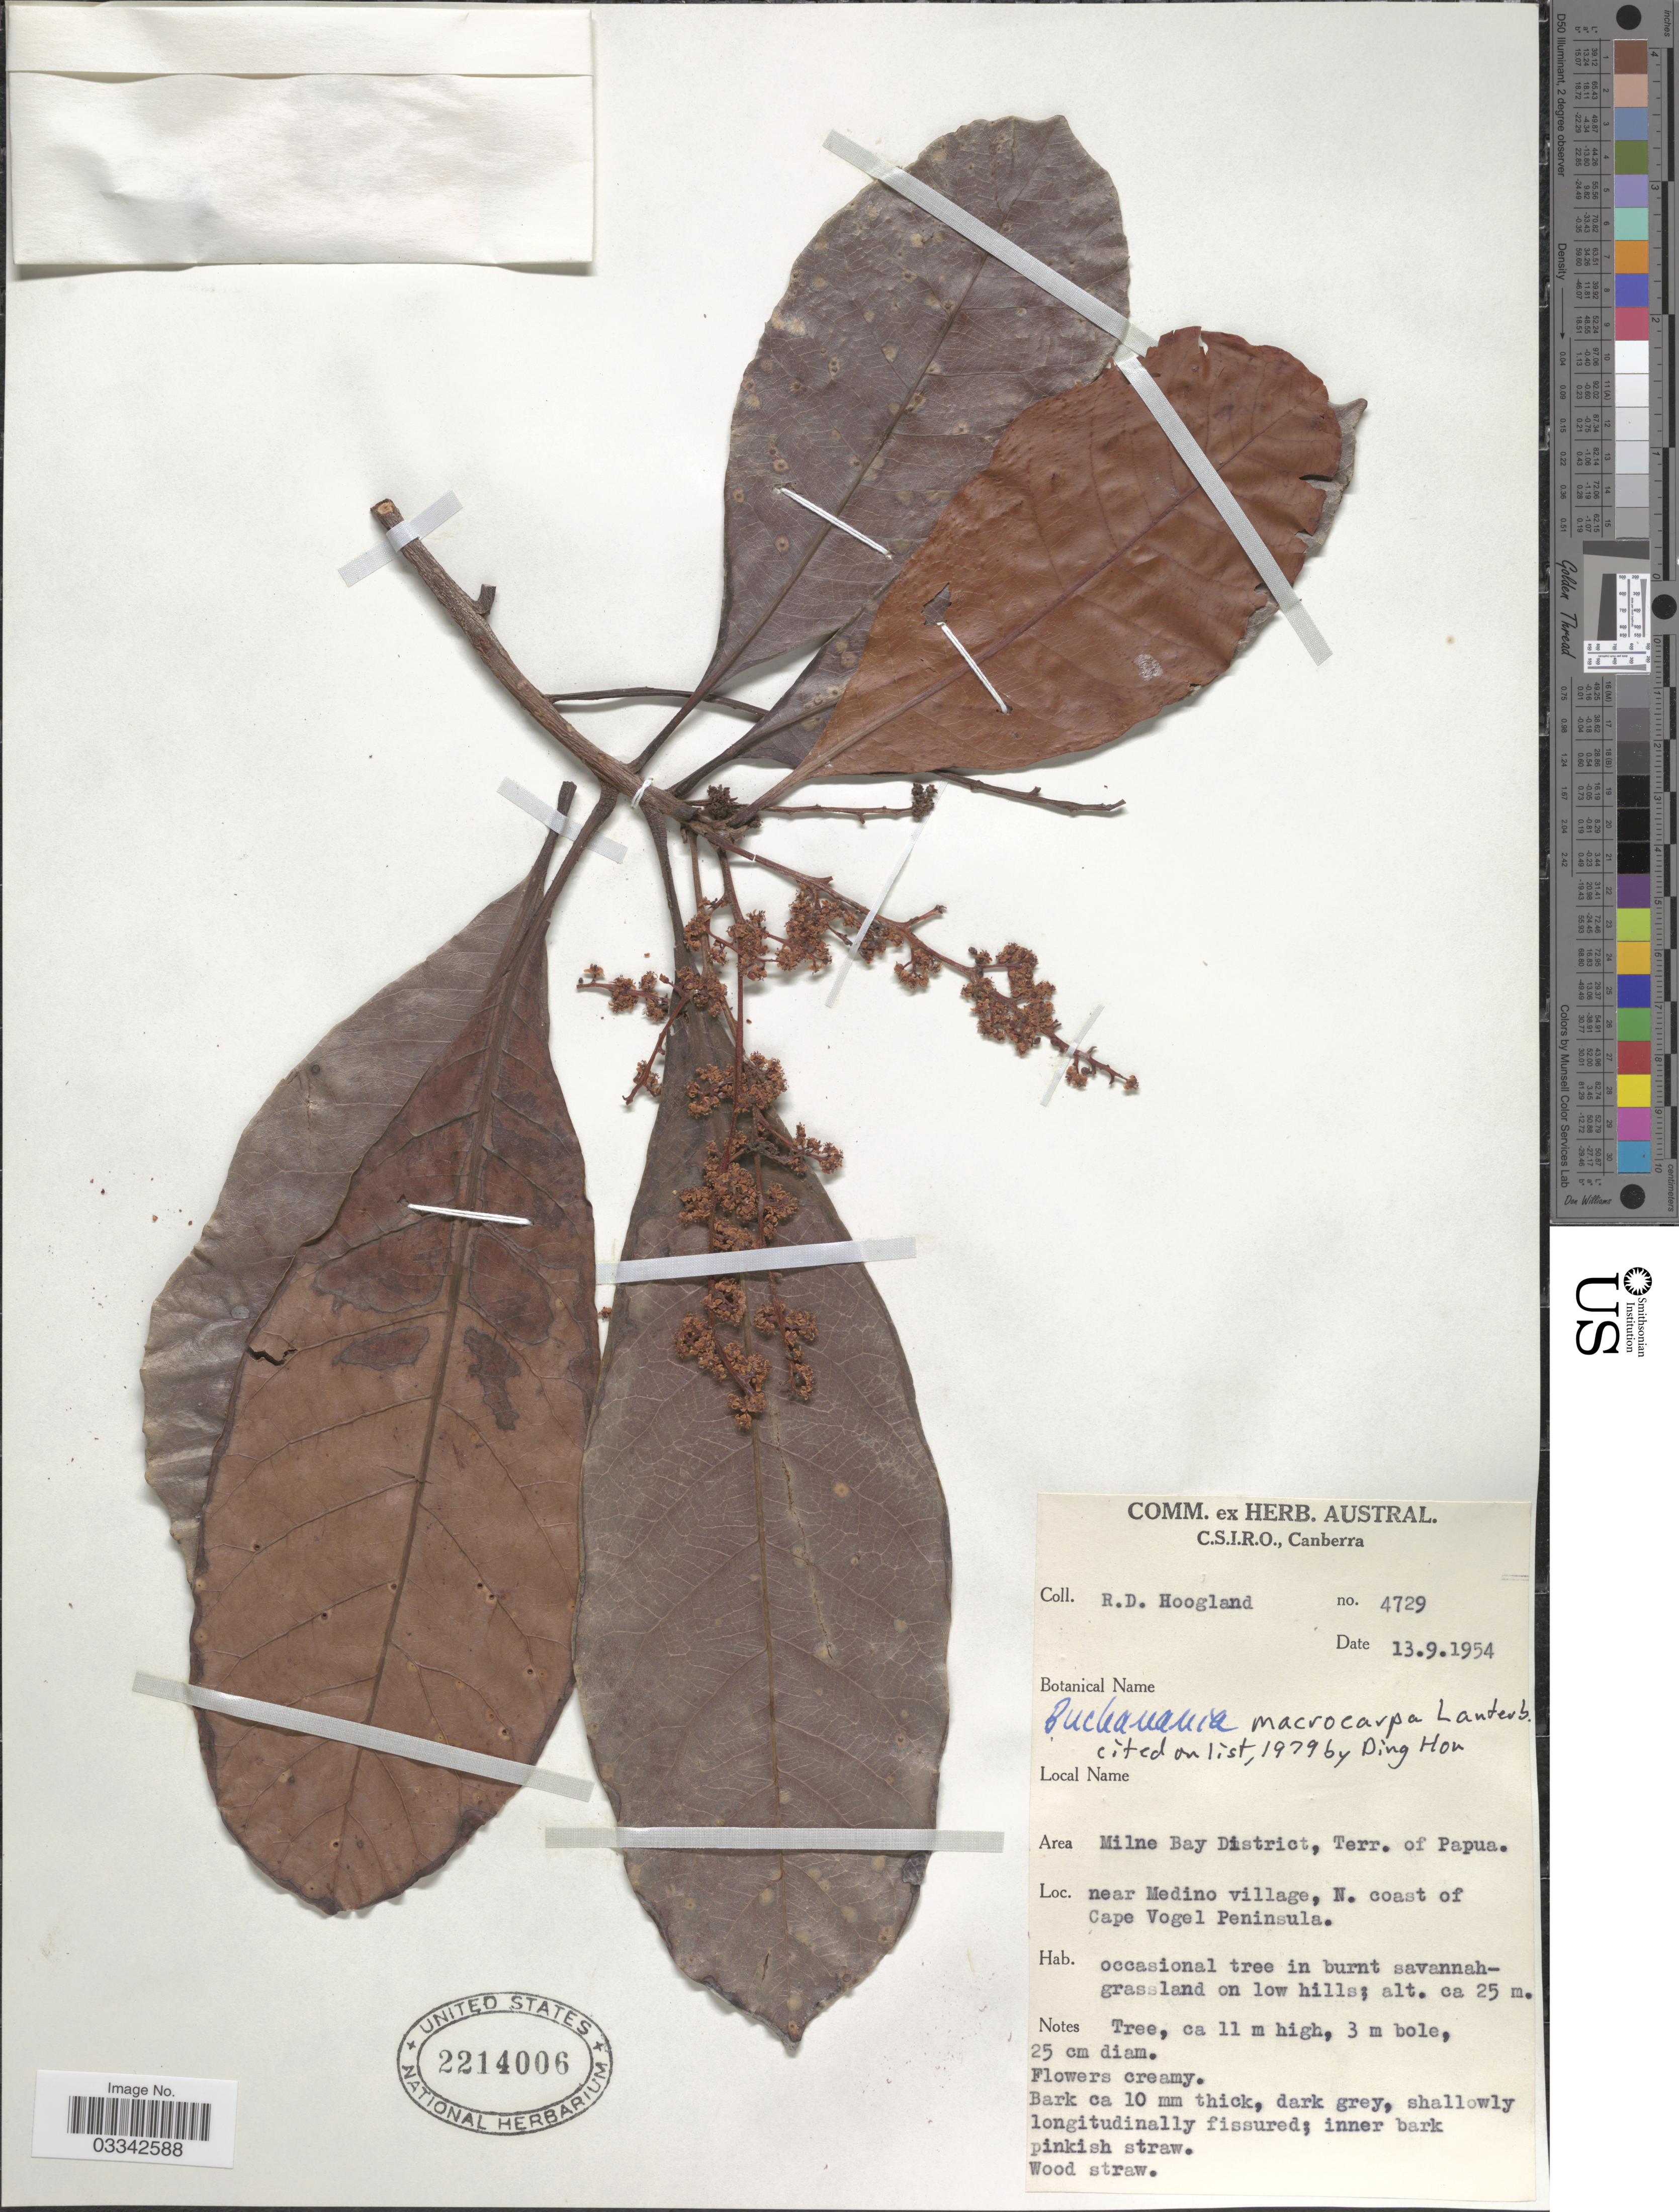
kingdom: Plantae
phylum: Tracheophyta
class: Magnoliopsida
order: Sapindales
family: Anacardiaceae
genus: Buchanania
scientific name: Buchanania macrocarpa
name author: Lauterb.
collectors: R. D. Hoogland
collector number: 4729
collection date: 1954-09-13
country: Papua New Guinea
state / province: Milne Bay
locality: Area Milne Bay District, Terr. of Papua. Near Medino village, N. coast of Cape Vogel Peninsula.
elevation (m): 25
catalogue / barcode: US 2214006